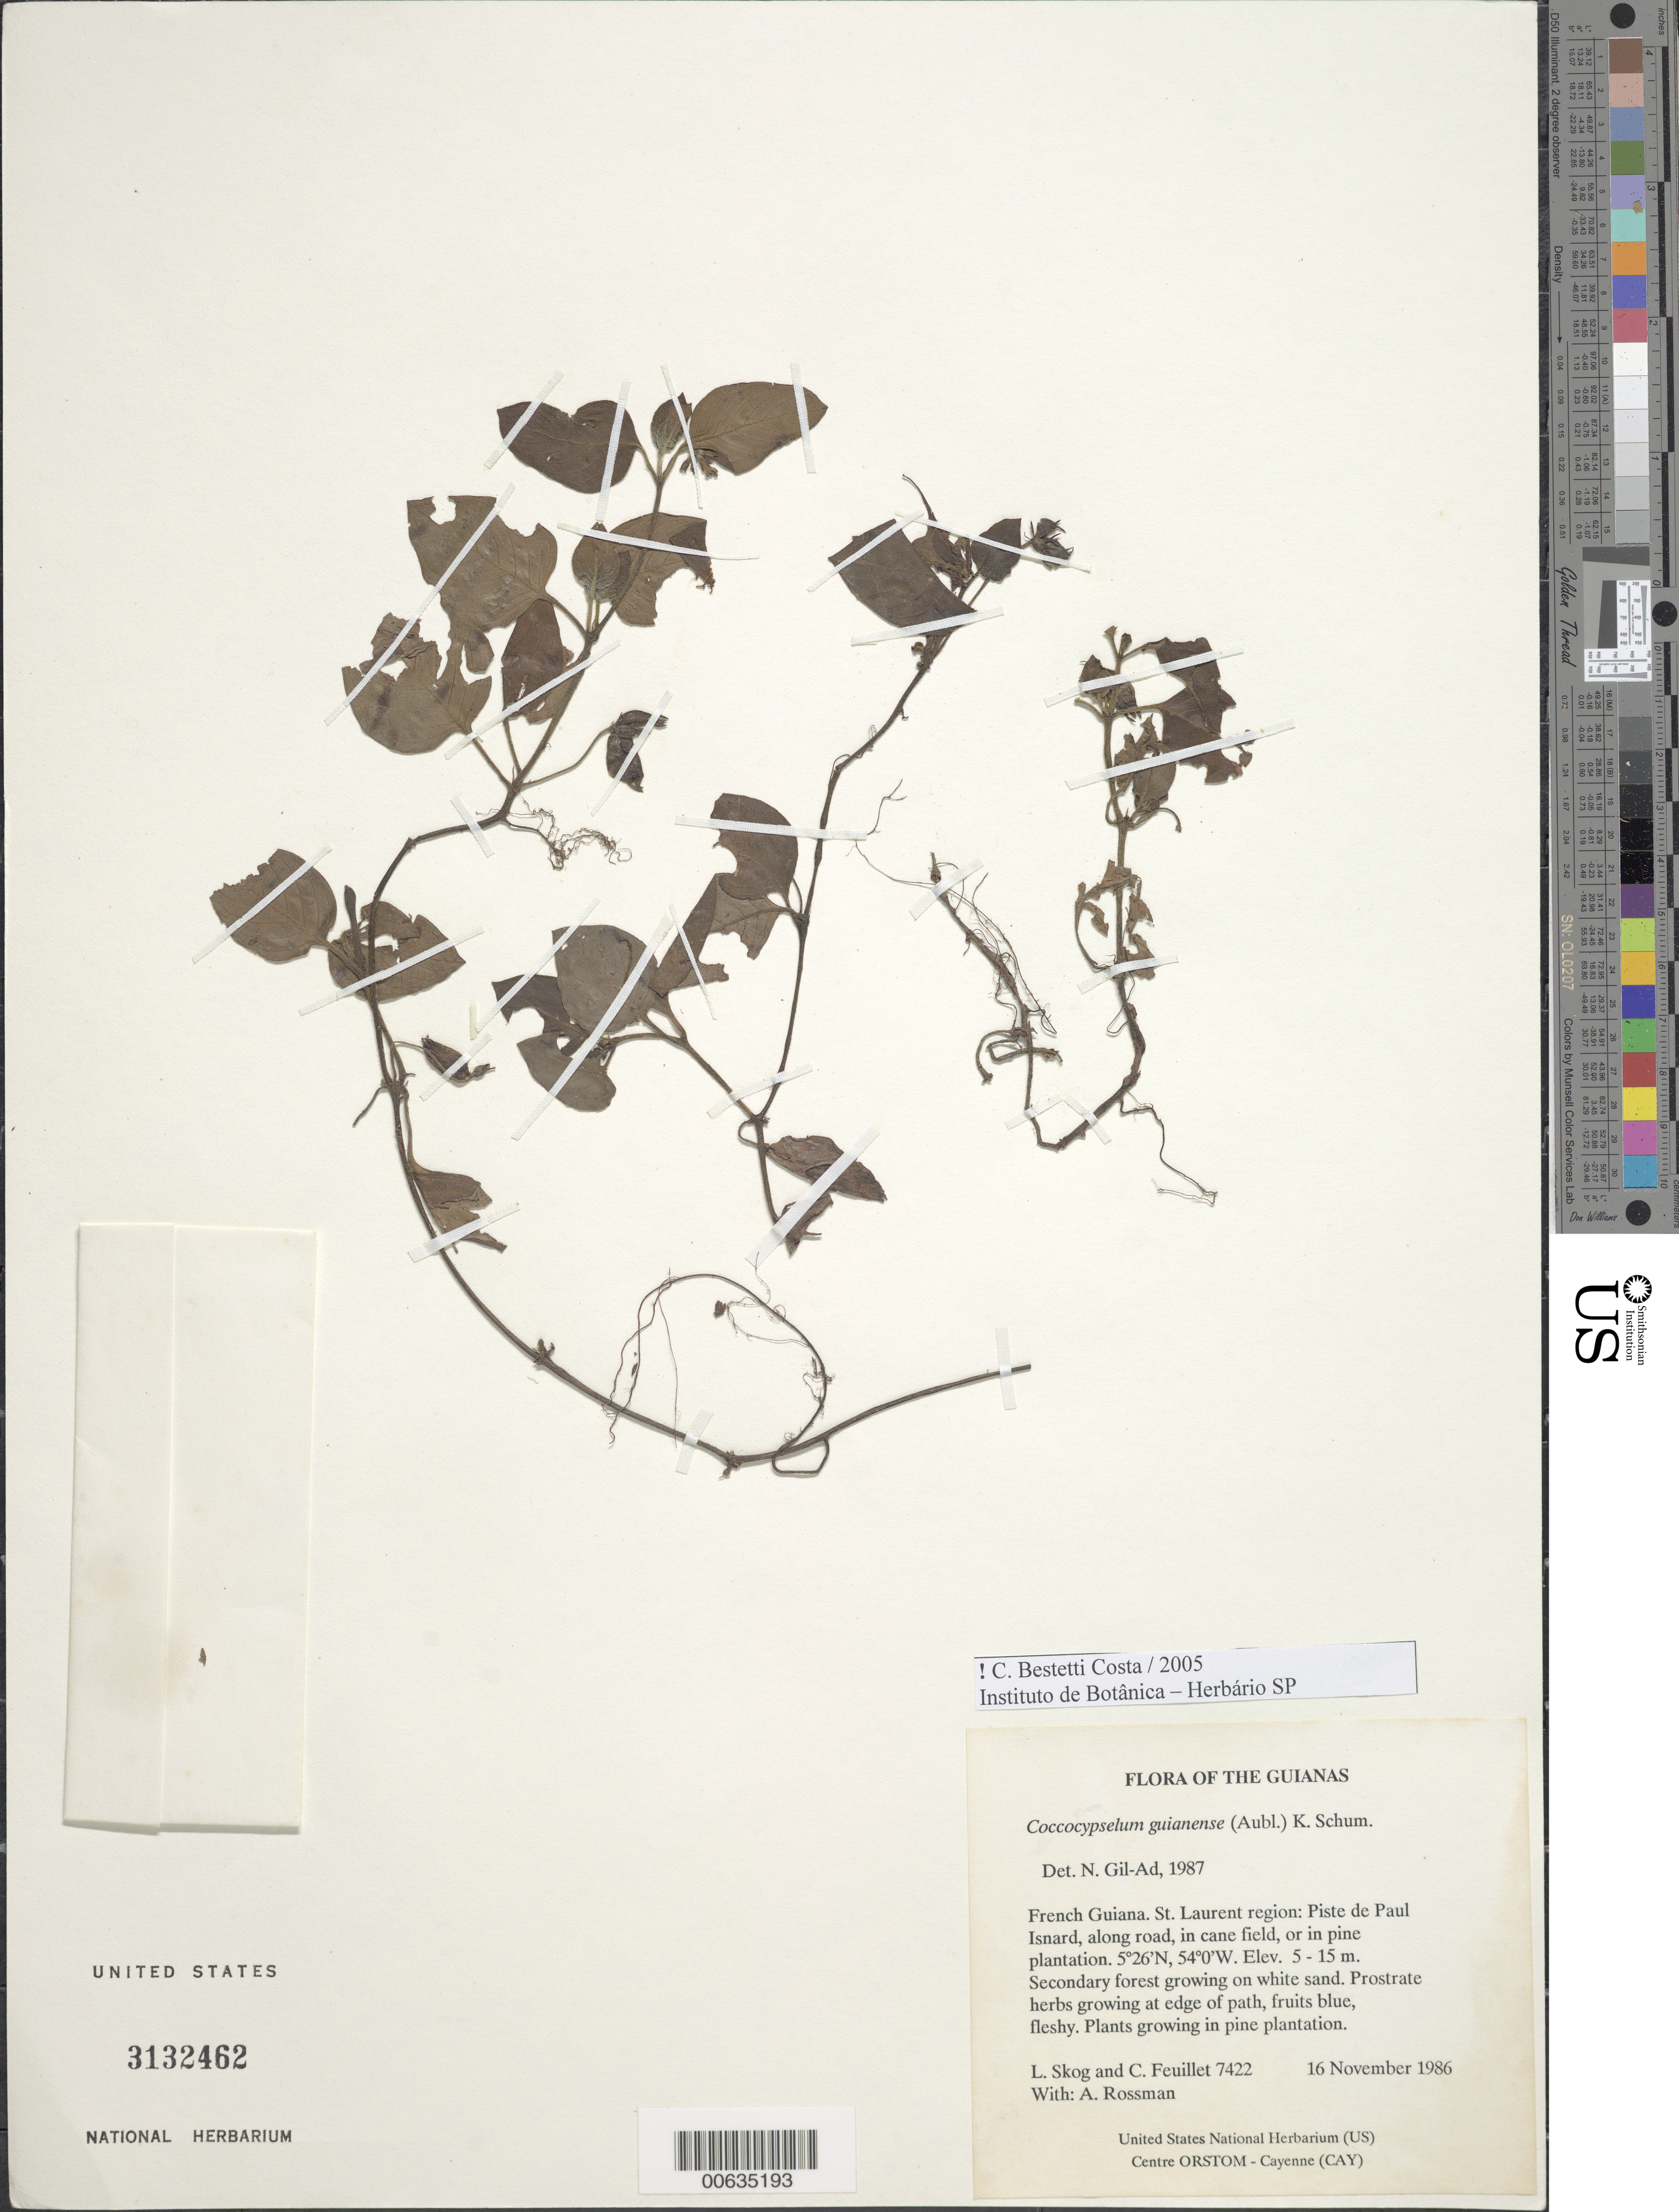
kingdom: Plantae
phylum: Tracheophyta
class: Magnoliopsida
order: Gentianales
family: Rubiaceae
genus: Coccocypselum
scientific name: Coccocypselum guianense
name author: (Aubl.) K. Schum.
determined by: Gil-Ad, N. L.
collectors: L. E. Skog, C. Feuillet & A. Rossman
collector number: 7422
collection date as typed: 16 November 1986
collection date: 1986-11-16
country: French Guiana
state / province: Saint-Laurent-du-Maroni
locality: Piste de Paul Isnard, along road, in cane field, or in pine plantation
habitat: Secondary forest growing on white sand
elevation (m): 5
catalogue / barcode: US 3132462